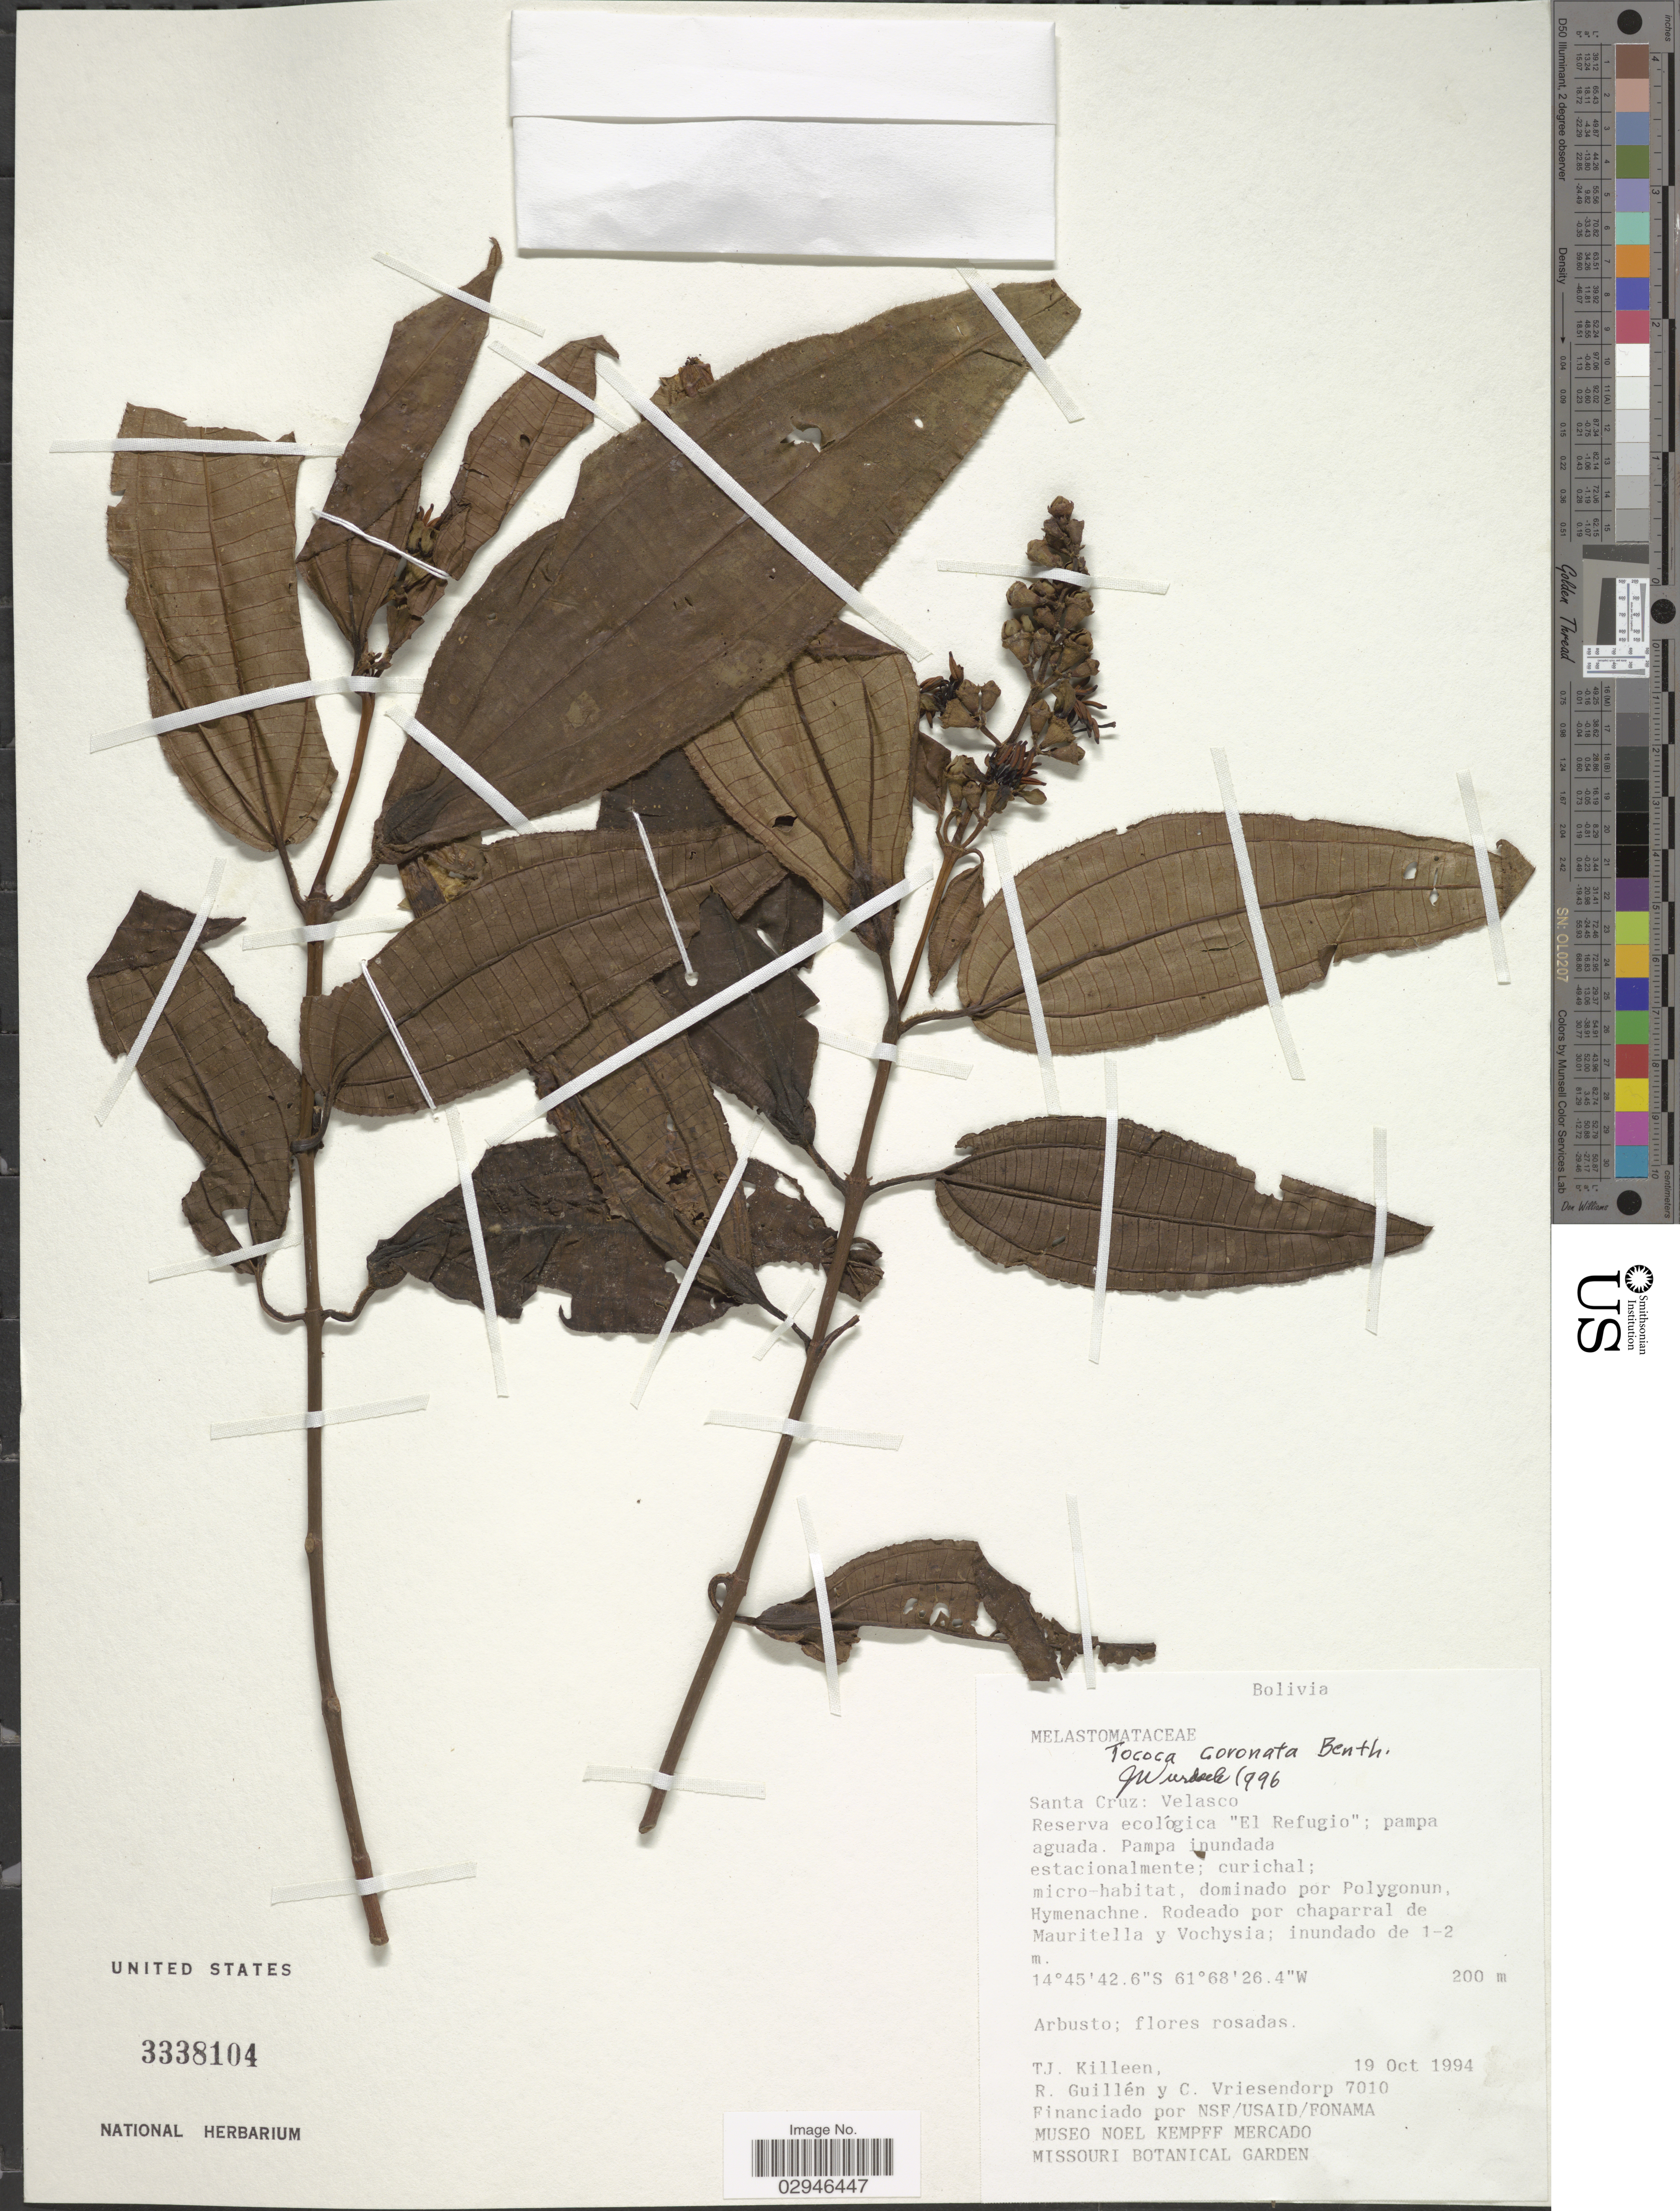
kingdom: Plantae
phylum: Tracheophyta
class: Magnoliopsida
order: Myrtales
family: Melastomataceae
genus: Tococa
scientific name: Tococa coronata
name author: Benth.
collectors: T. J. Killeen, R. Guillen & C. Vriesendorp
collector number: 7010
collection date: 1994-10-19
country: Bolivia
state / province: Santa Cruz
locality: Velasco, Reserva ecológica "El Refugio": pampa aguada.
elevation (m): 200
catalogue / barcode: US 3338104